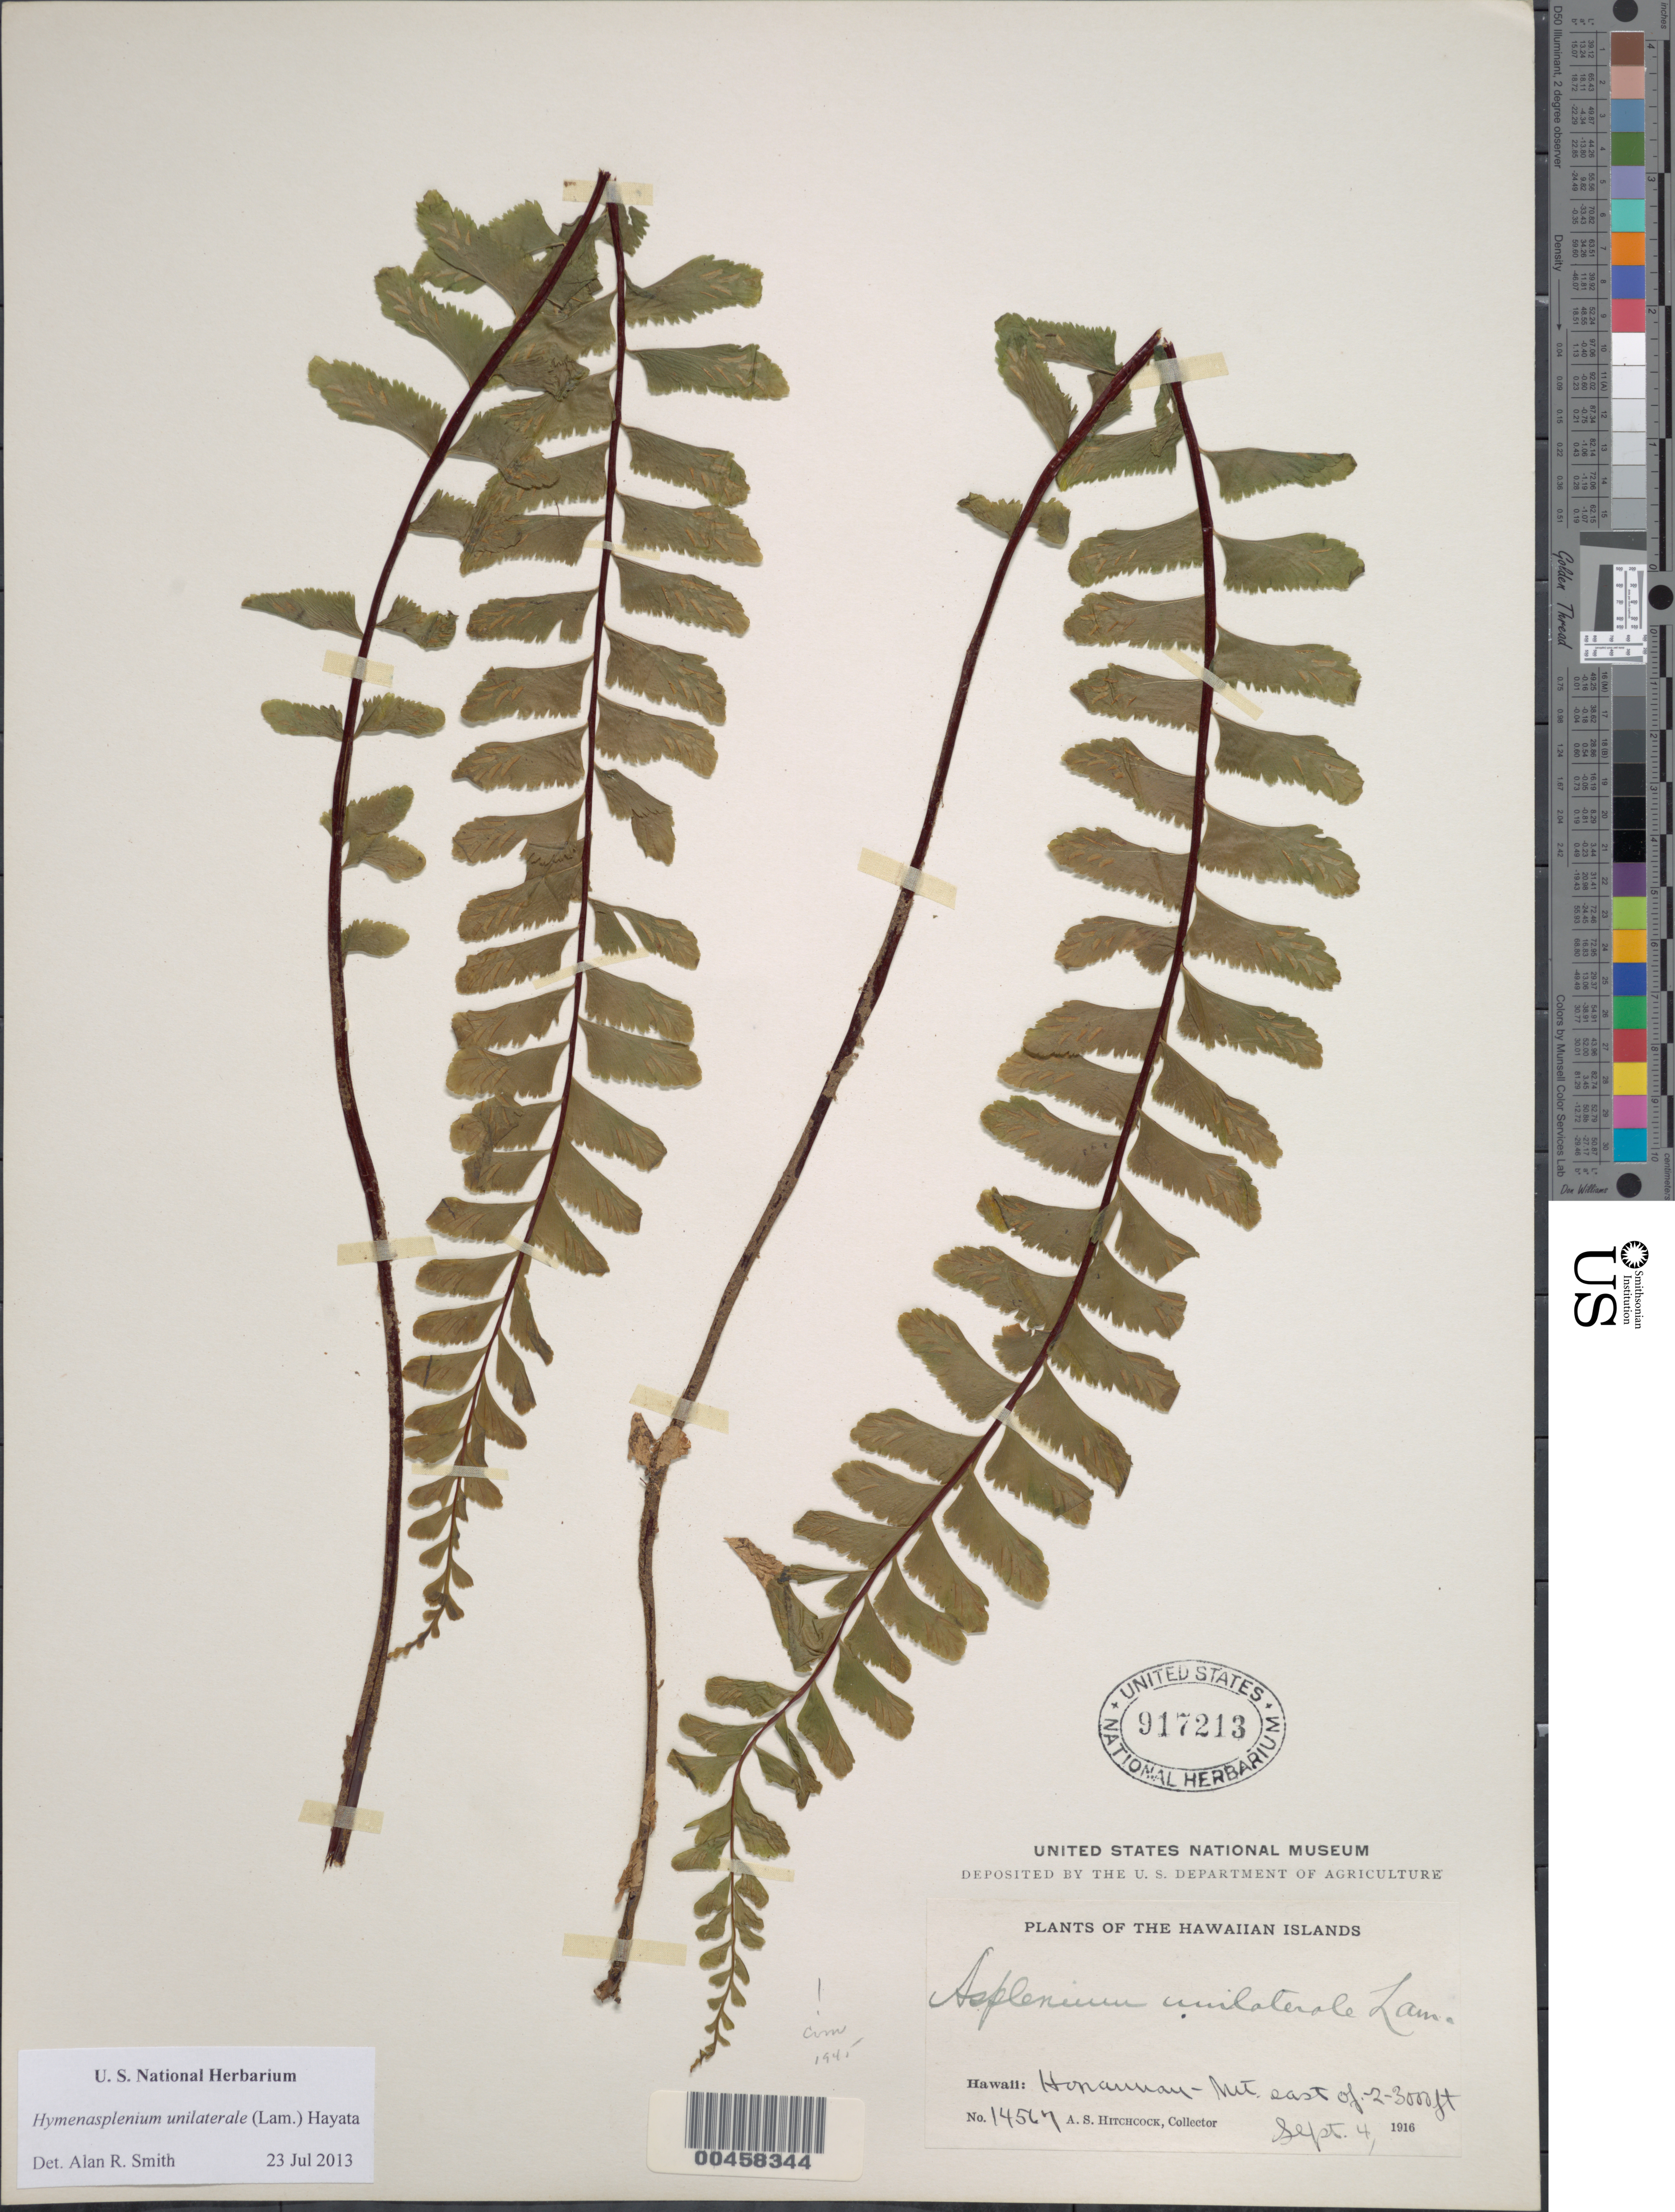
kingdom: Plantae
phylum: Tracheophyta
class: Polypodiopsida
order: Polypodiales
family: Aspleniaceae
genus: Hymenasplenium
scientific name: Hymenasplenium unilaterale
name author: (Lam.) Hayata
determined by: Smith, Alan R., (UC)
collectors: A. S. Hitchcock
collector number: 14567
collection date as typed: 4 Sep 1916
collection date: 1916-09-04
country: United States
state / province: Hawaii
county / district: Hawaii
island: Hawaii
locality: Honaunau - Mt. east of.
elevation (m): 610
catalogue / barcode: US 917213